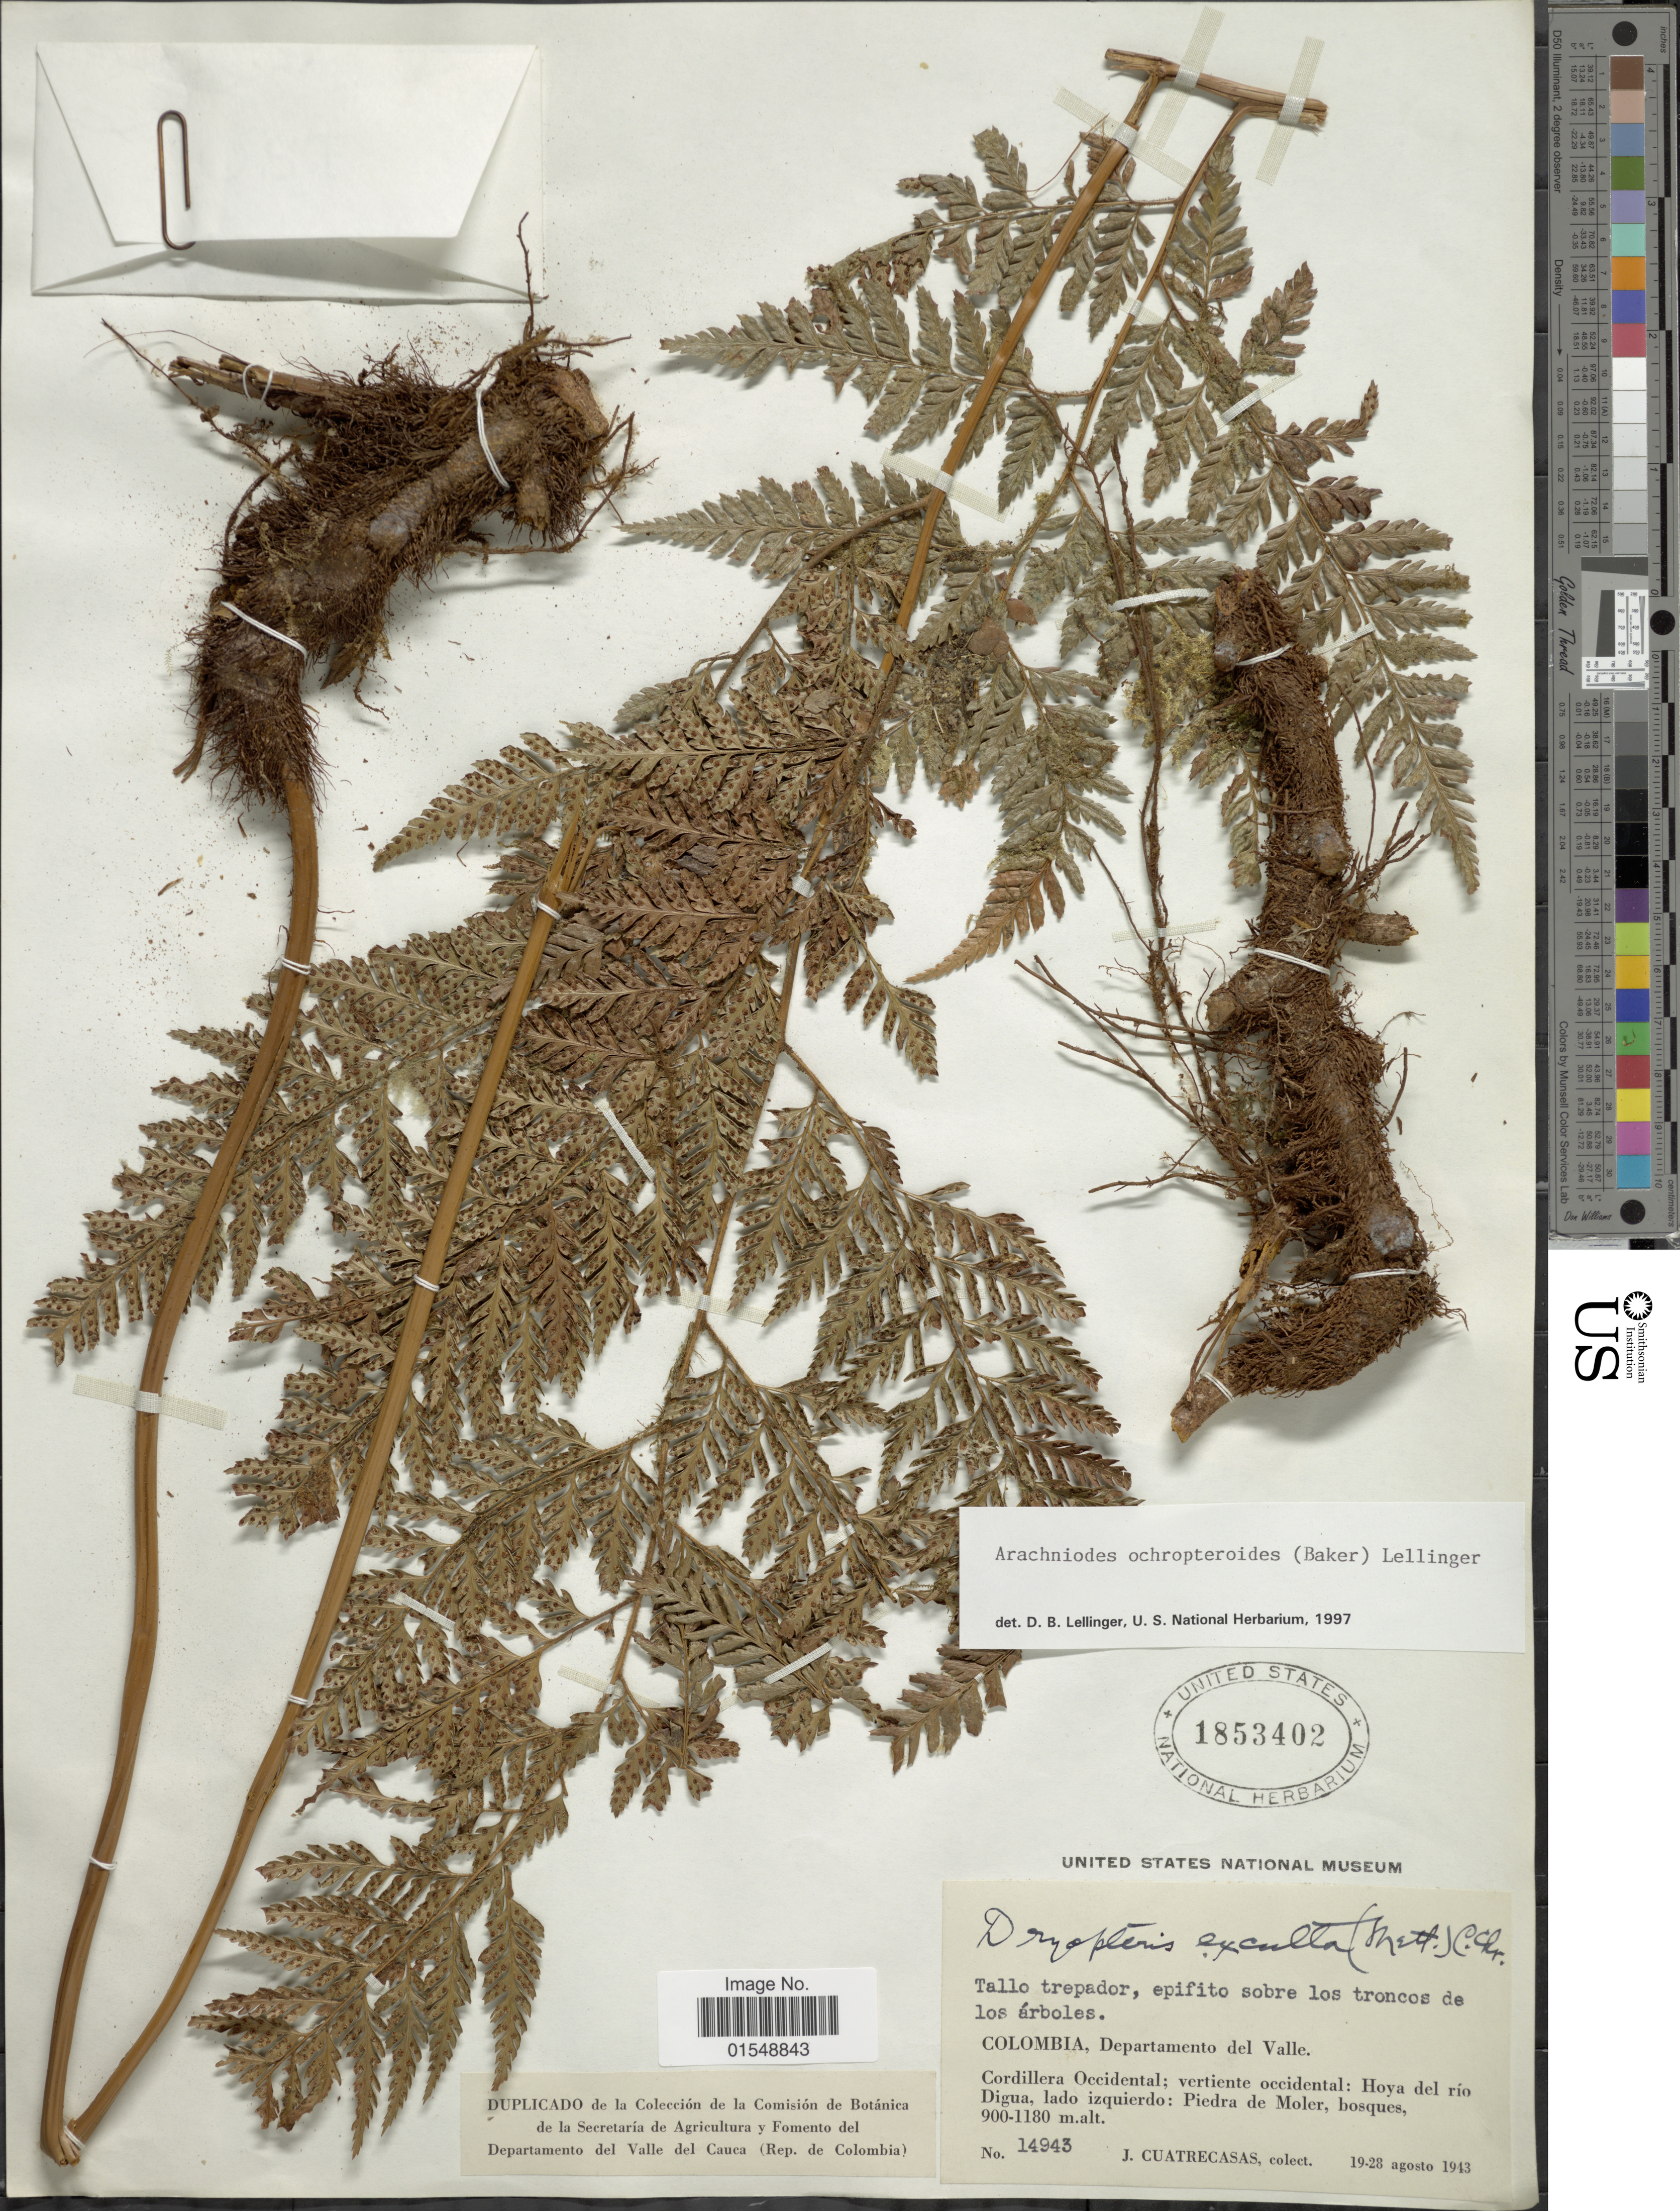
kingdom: Plantae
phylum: Tracheophyta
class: Polypodiopsida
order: Polypodiales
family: Dryopteridaceae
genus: Arachniodes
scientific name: Arachniodes ochropteroides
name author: (Baker) C. Chr.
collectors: J. Cuatrecasas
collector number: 14943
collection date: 1943-08-19/1943-08-28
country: Colombia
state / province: Valle del Cauca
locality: Del Valle, Cordillera Occidental; vertiente occidental: Hoya del Río Digua, lado izquierdo: Piedra de Moler, bosques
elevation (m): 900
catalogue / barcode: US 1853402